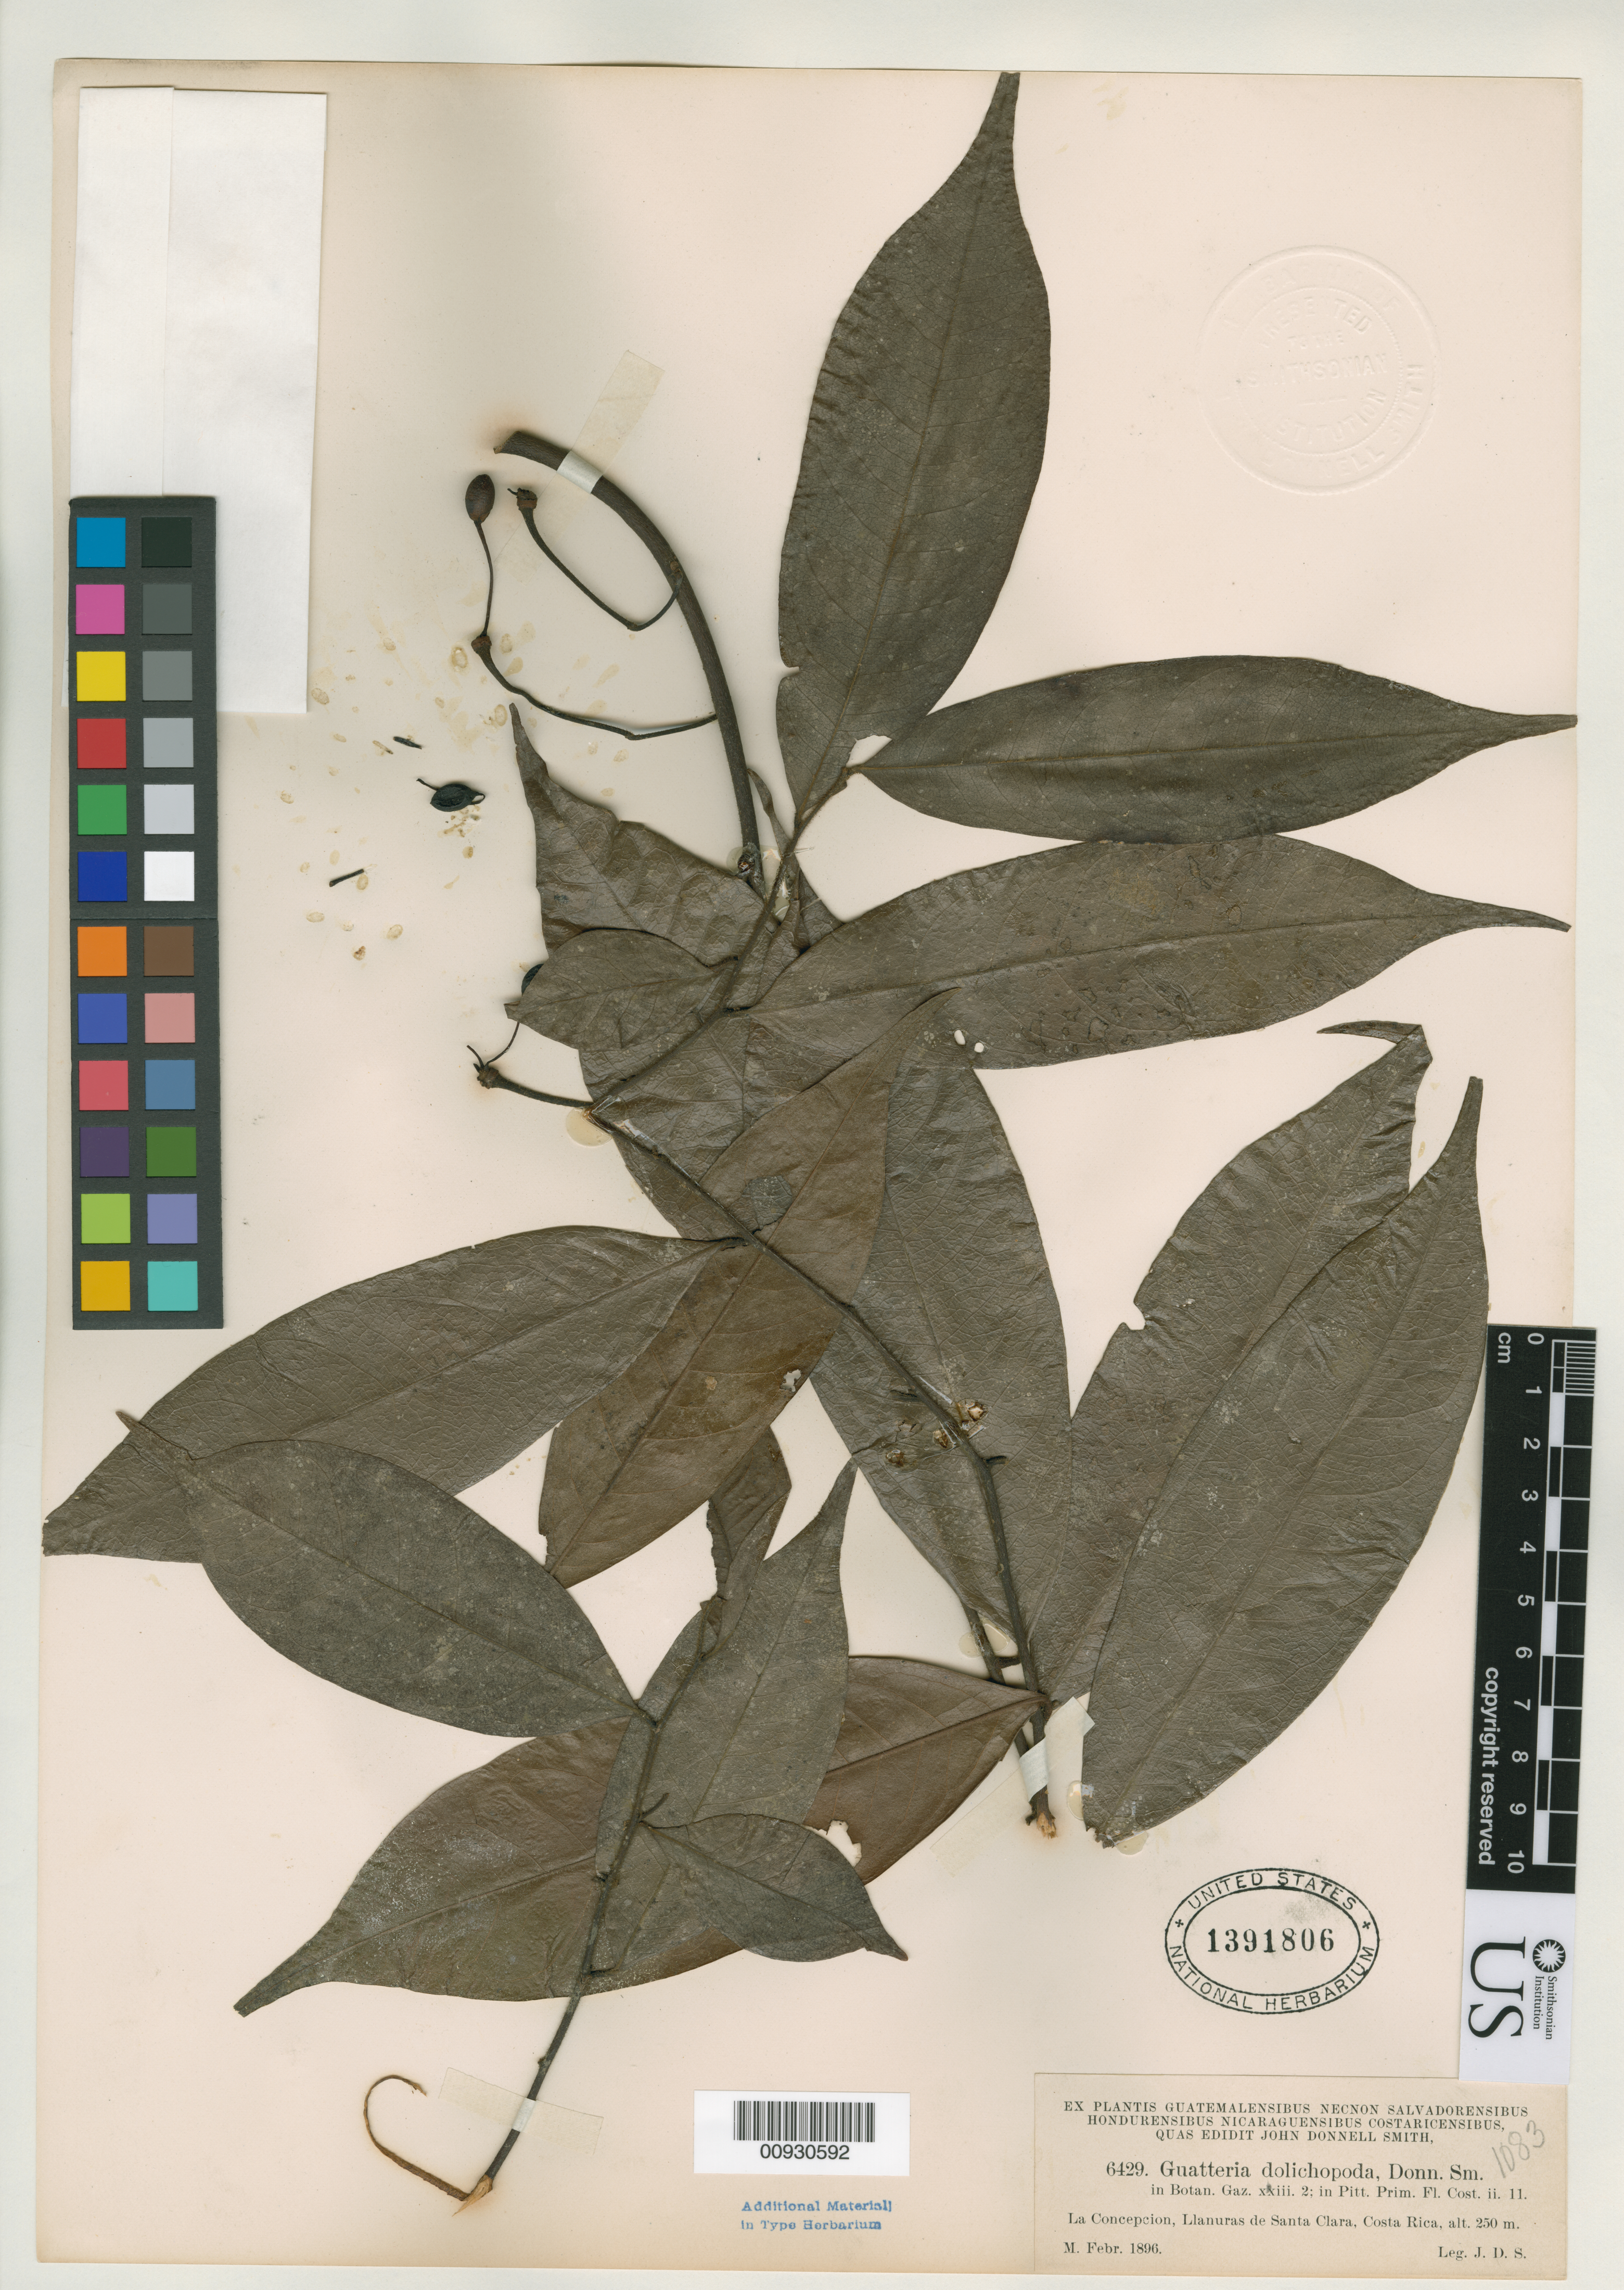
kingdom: Plantae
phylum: Tracheophyta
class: Magnoliopsida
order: Magnoliales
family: Annonaceae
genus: Guatteria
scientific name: Guatteria dolichopoda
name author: Donn. Sm.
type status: Lectotype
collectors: J. Donnell Smith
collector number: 6429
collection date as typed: Feb 1896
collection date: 1896-02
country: Costa Rica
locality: La Concepción, Llanuras de Santa Clara.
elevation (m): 250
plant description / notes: Guatteria dolichopoda Donn. Sm. was based on 2 collections (syntypes), one of which (Tonduz 9166) was later used as the type of Guatteria dolichopoda var. microsperma R.E. Fr. Maas (1994) designated Donnell Smith 6429 as "lectotype" at US, but we have several duplicates of this collection (2 sheets ex Donnell Smith herbarium) and none is annotated as lectotype.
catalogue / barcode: US 1391806